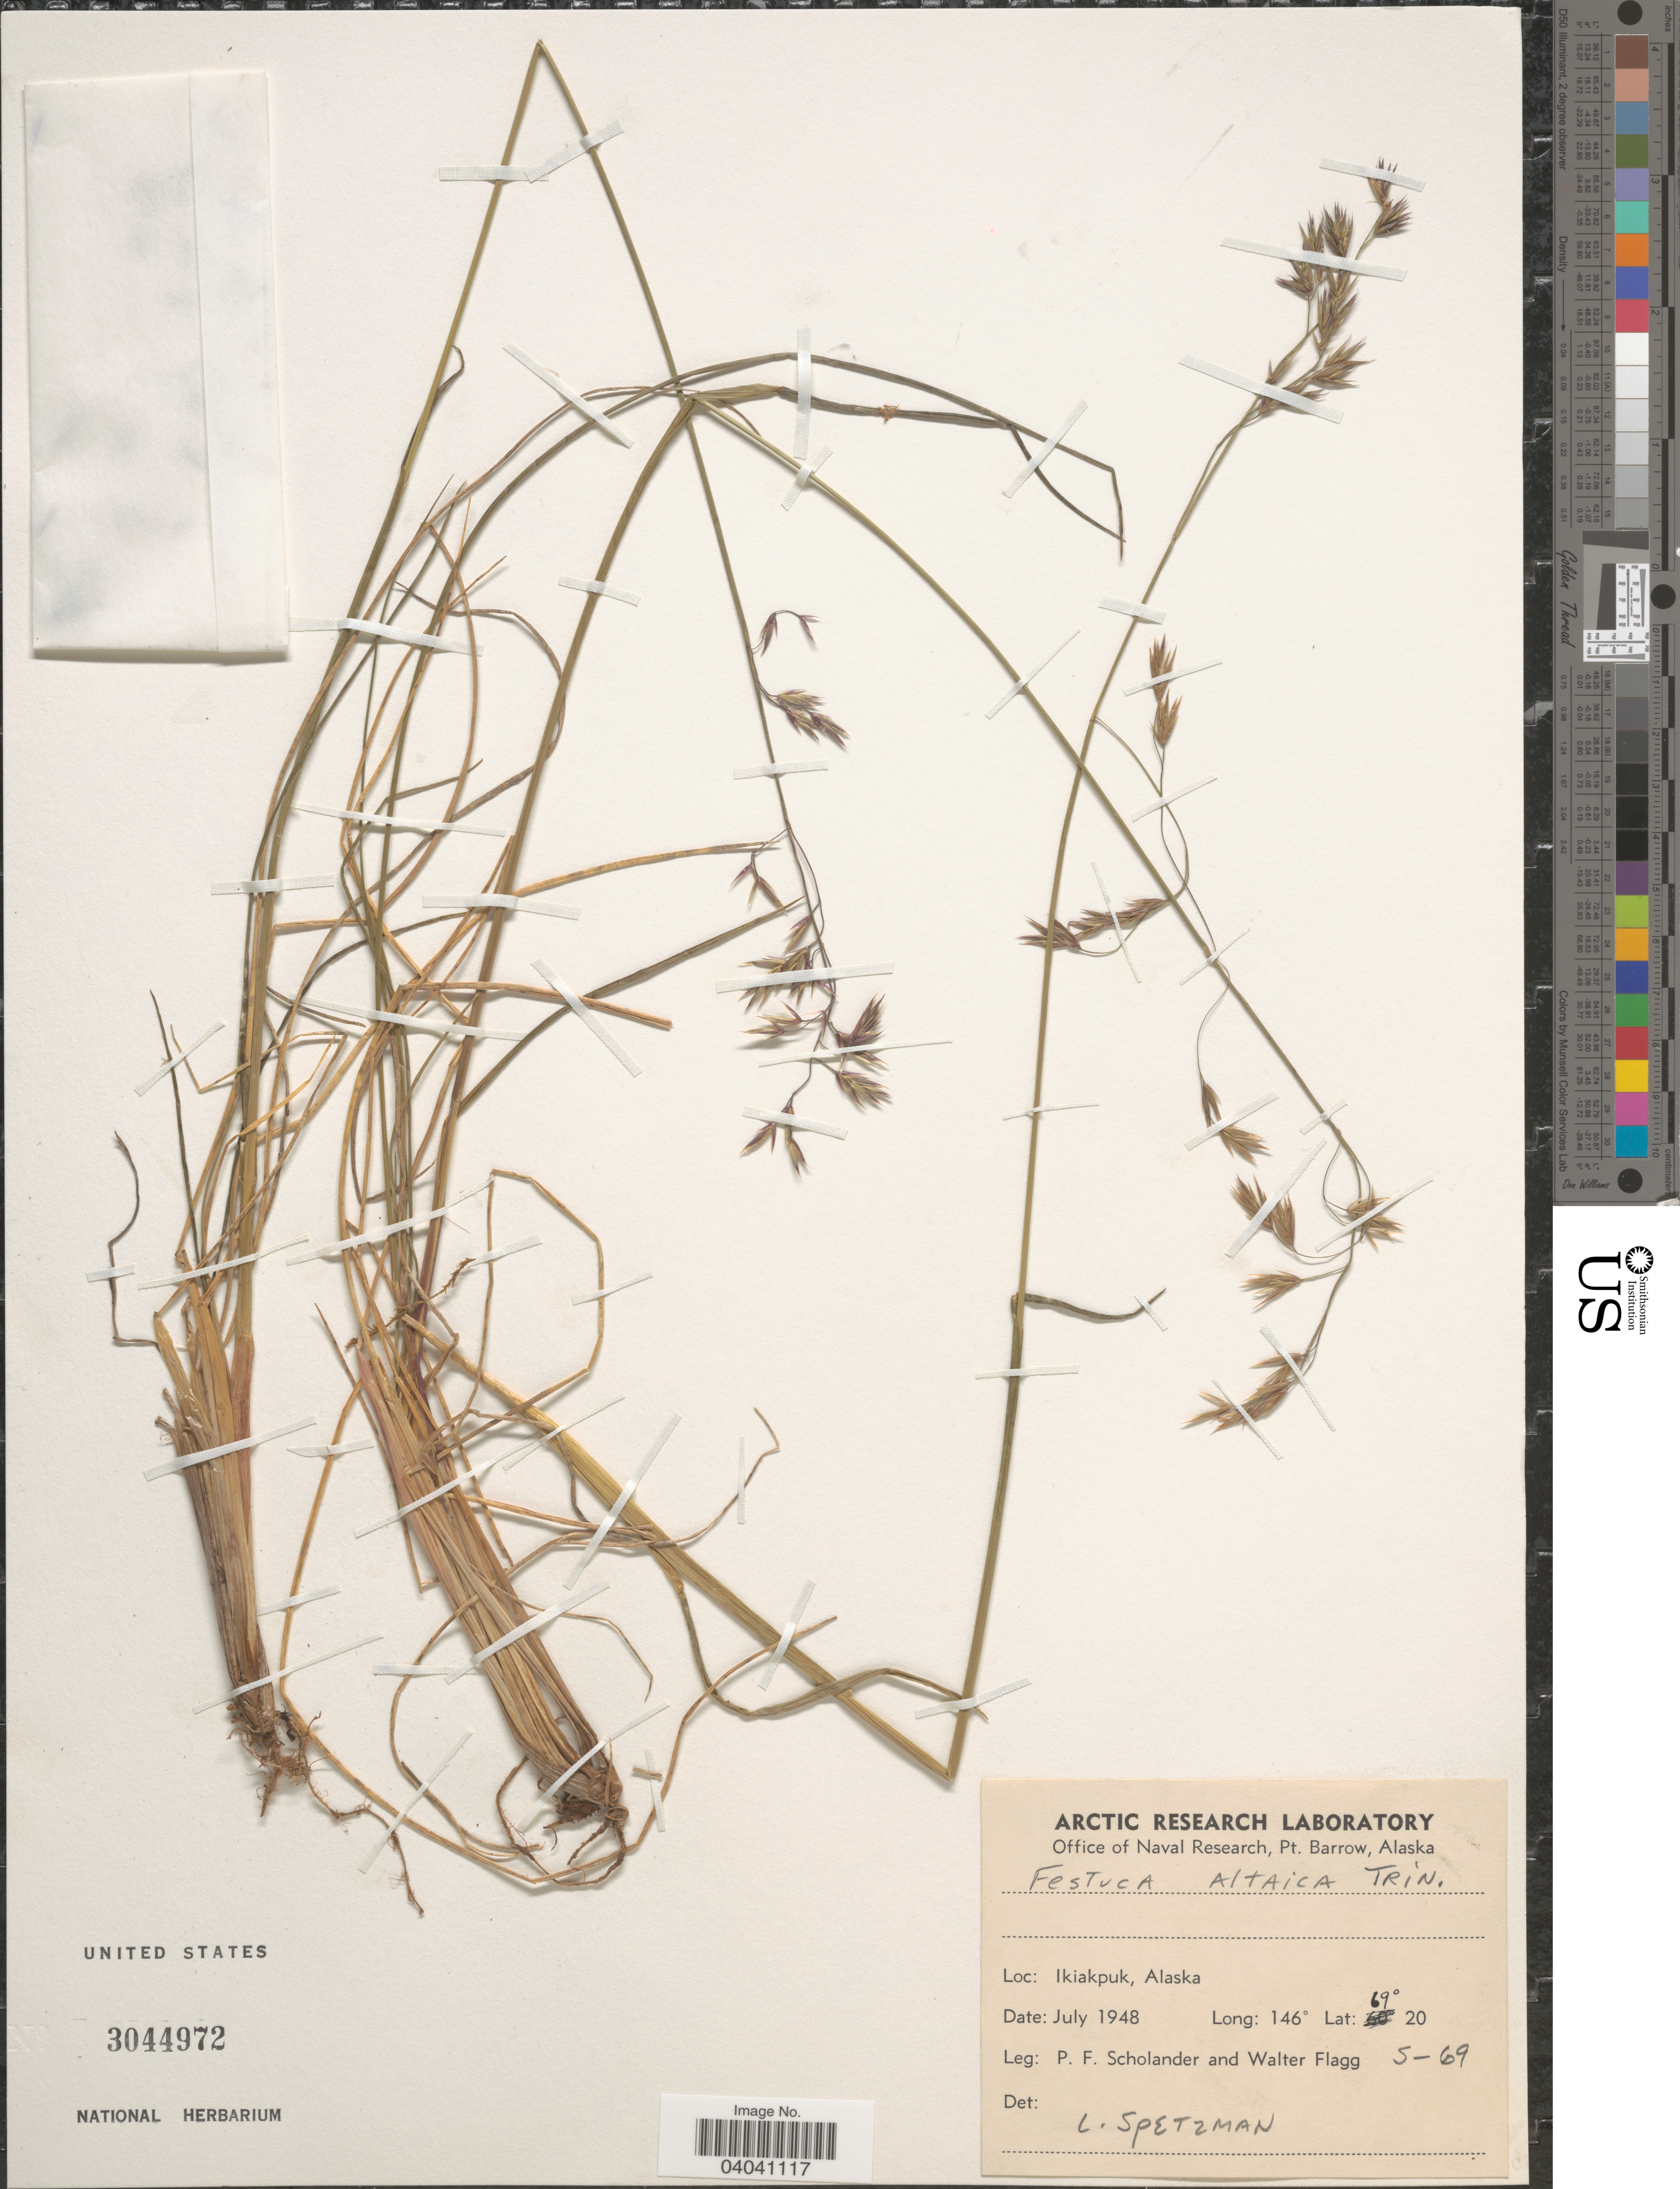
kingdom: Plantae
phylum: Tracheophyta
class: Liliopsida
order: Poales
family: Poaceae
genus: Festuca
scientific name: Festuca altaica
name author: Trin.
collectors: P. Scholander & W. Flagg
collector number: S-69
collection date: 1948-07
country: United States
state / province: Alaska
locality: Ikiakpuk.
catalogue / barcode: US 3044972